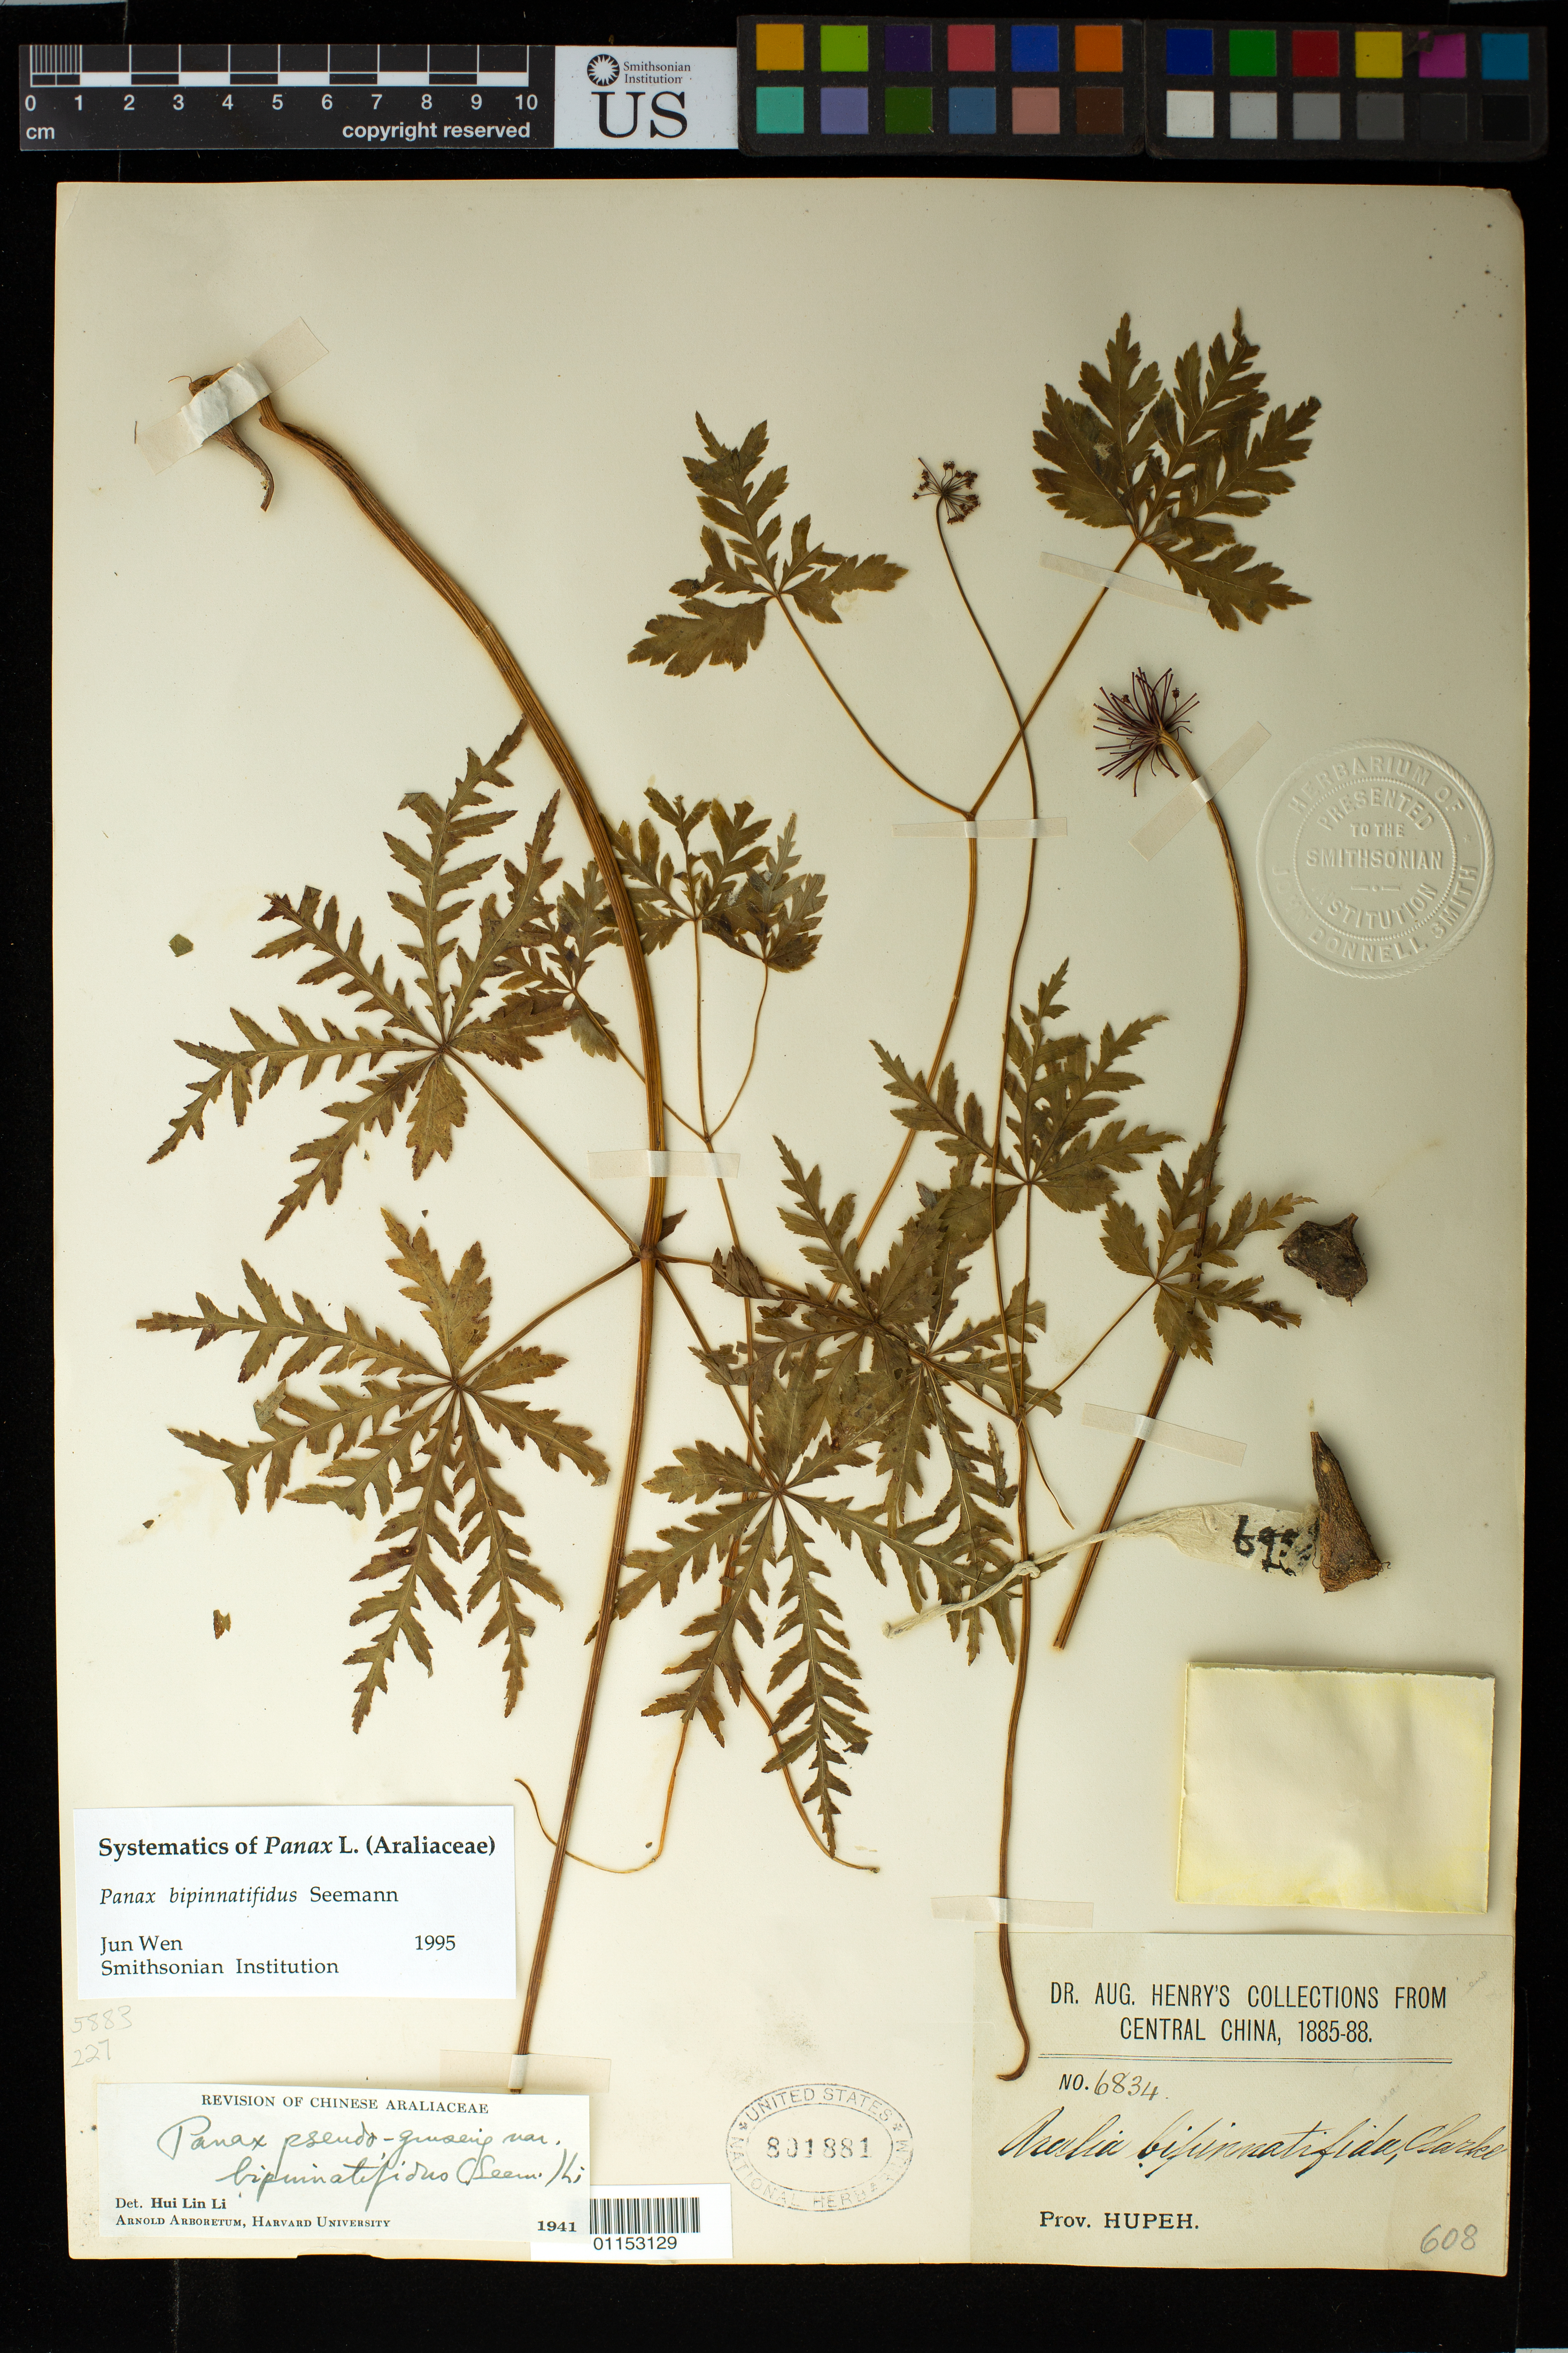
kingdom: Plantae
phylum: Tracheophyta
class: Magnoliopsida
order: Apiales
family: Araliaceae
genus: Panax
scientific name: Panax bipinnatifidus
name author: Seem.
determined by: Wen, Jun, (BOT), Smithsonian Institution - National Museum of Natural History (UNITED STATES)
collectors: A. Henry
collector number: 6834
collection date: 1885/1888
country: China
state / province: Hubei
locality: Prov. Hupeh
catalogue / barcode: US 801881